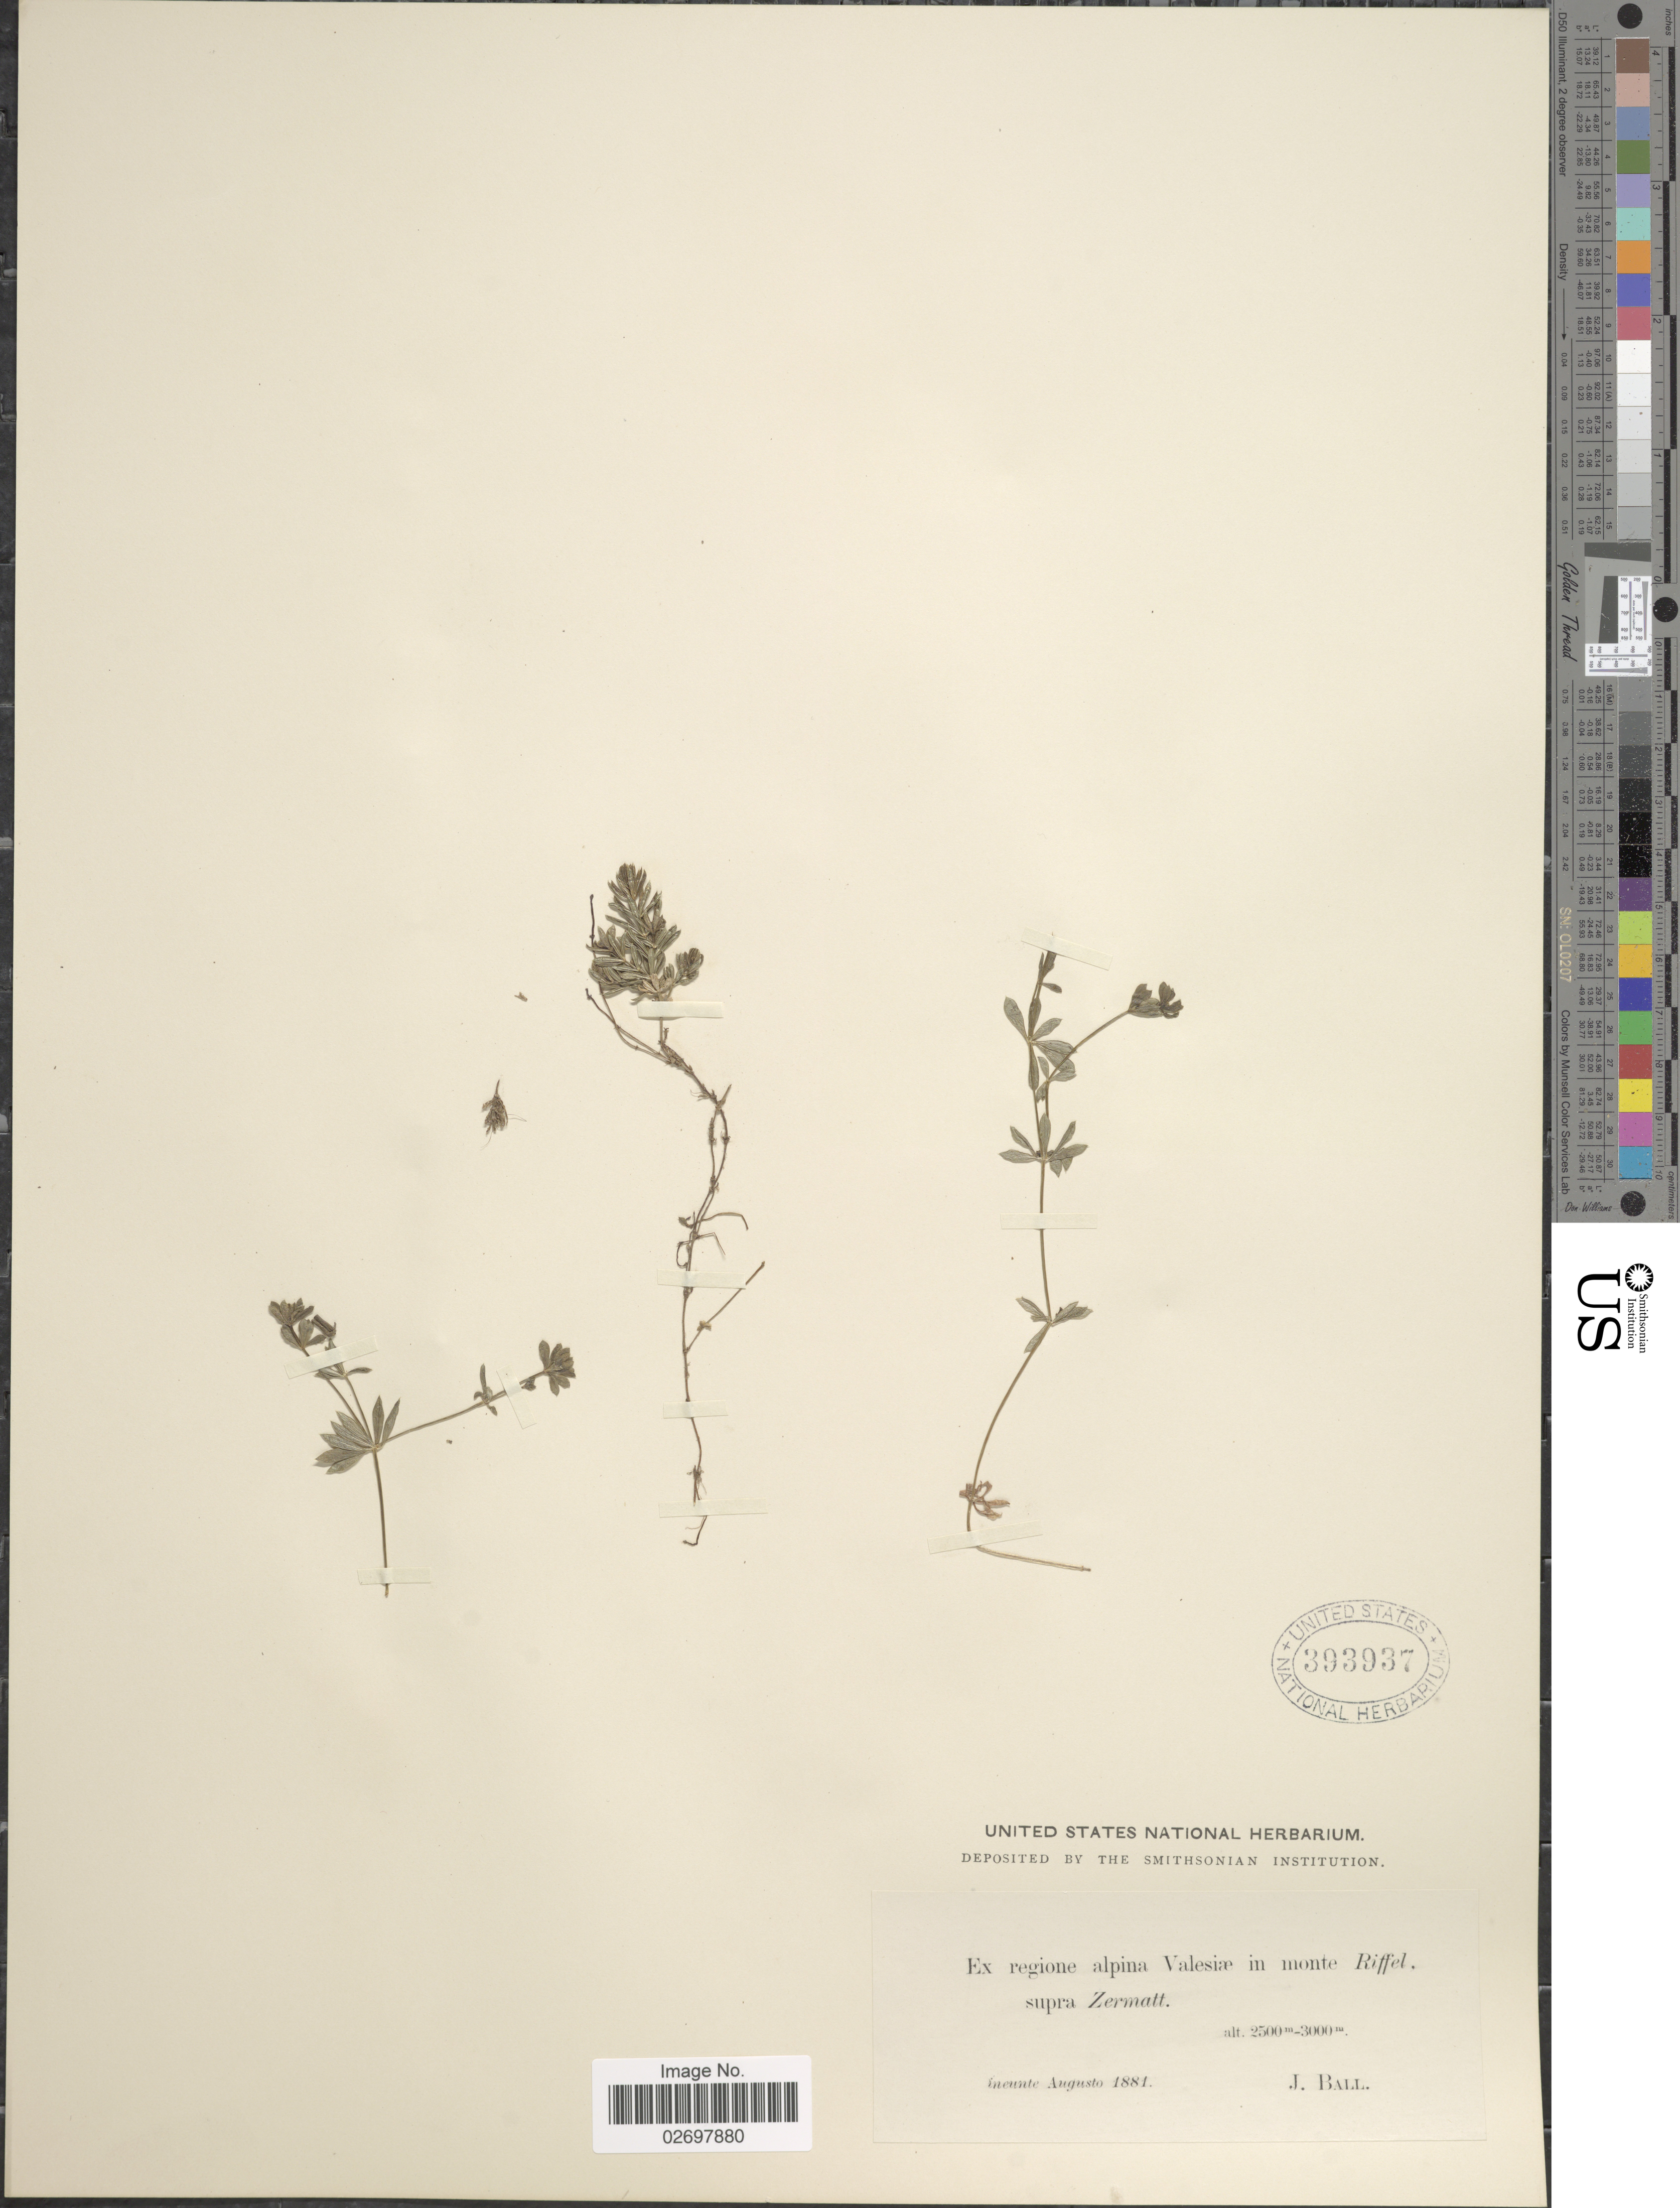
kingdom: Plantae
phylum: Tracheophyta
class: Magnoliopsida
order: Gentianales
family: Rubiaceae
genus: Galium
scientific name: Galium sp.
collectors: J. Ball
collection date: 1881-08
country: Switzerland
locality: Ex regione alpina Valesiae in monte Riffel supra Zermatt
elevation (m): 2500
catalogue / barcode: US 393937